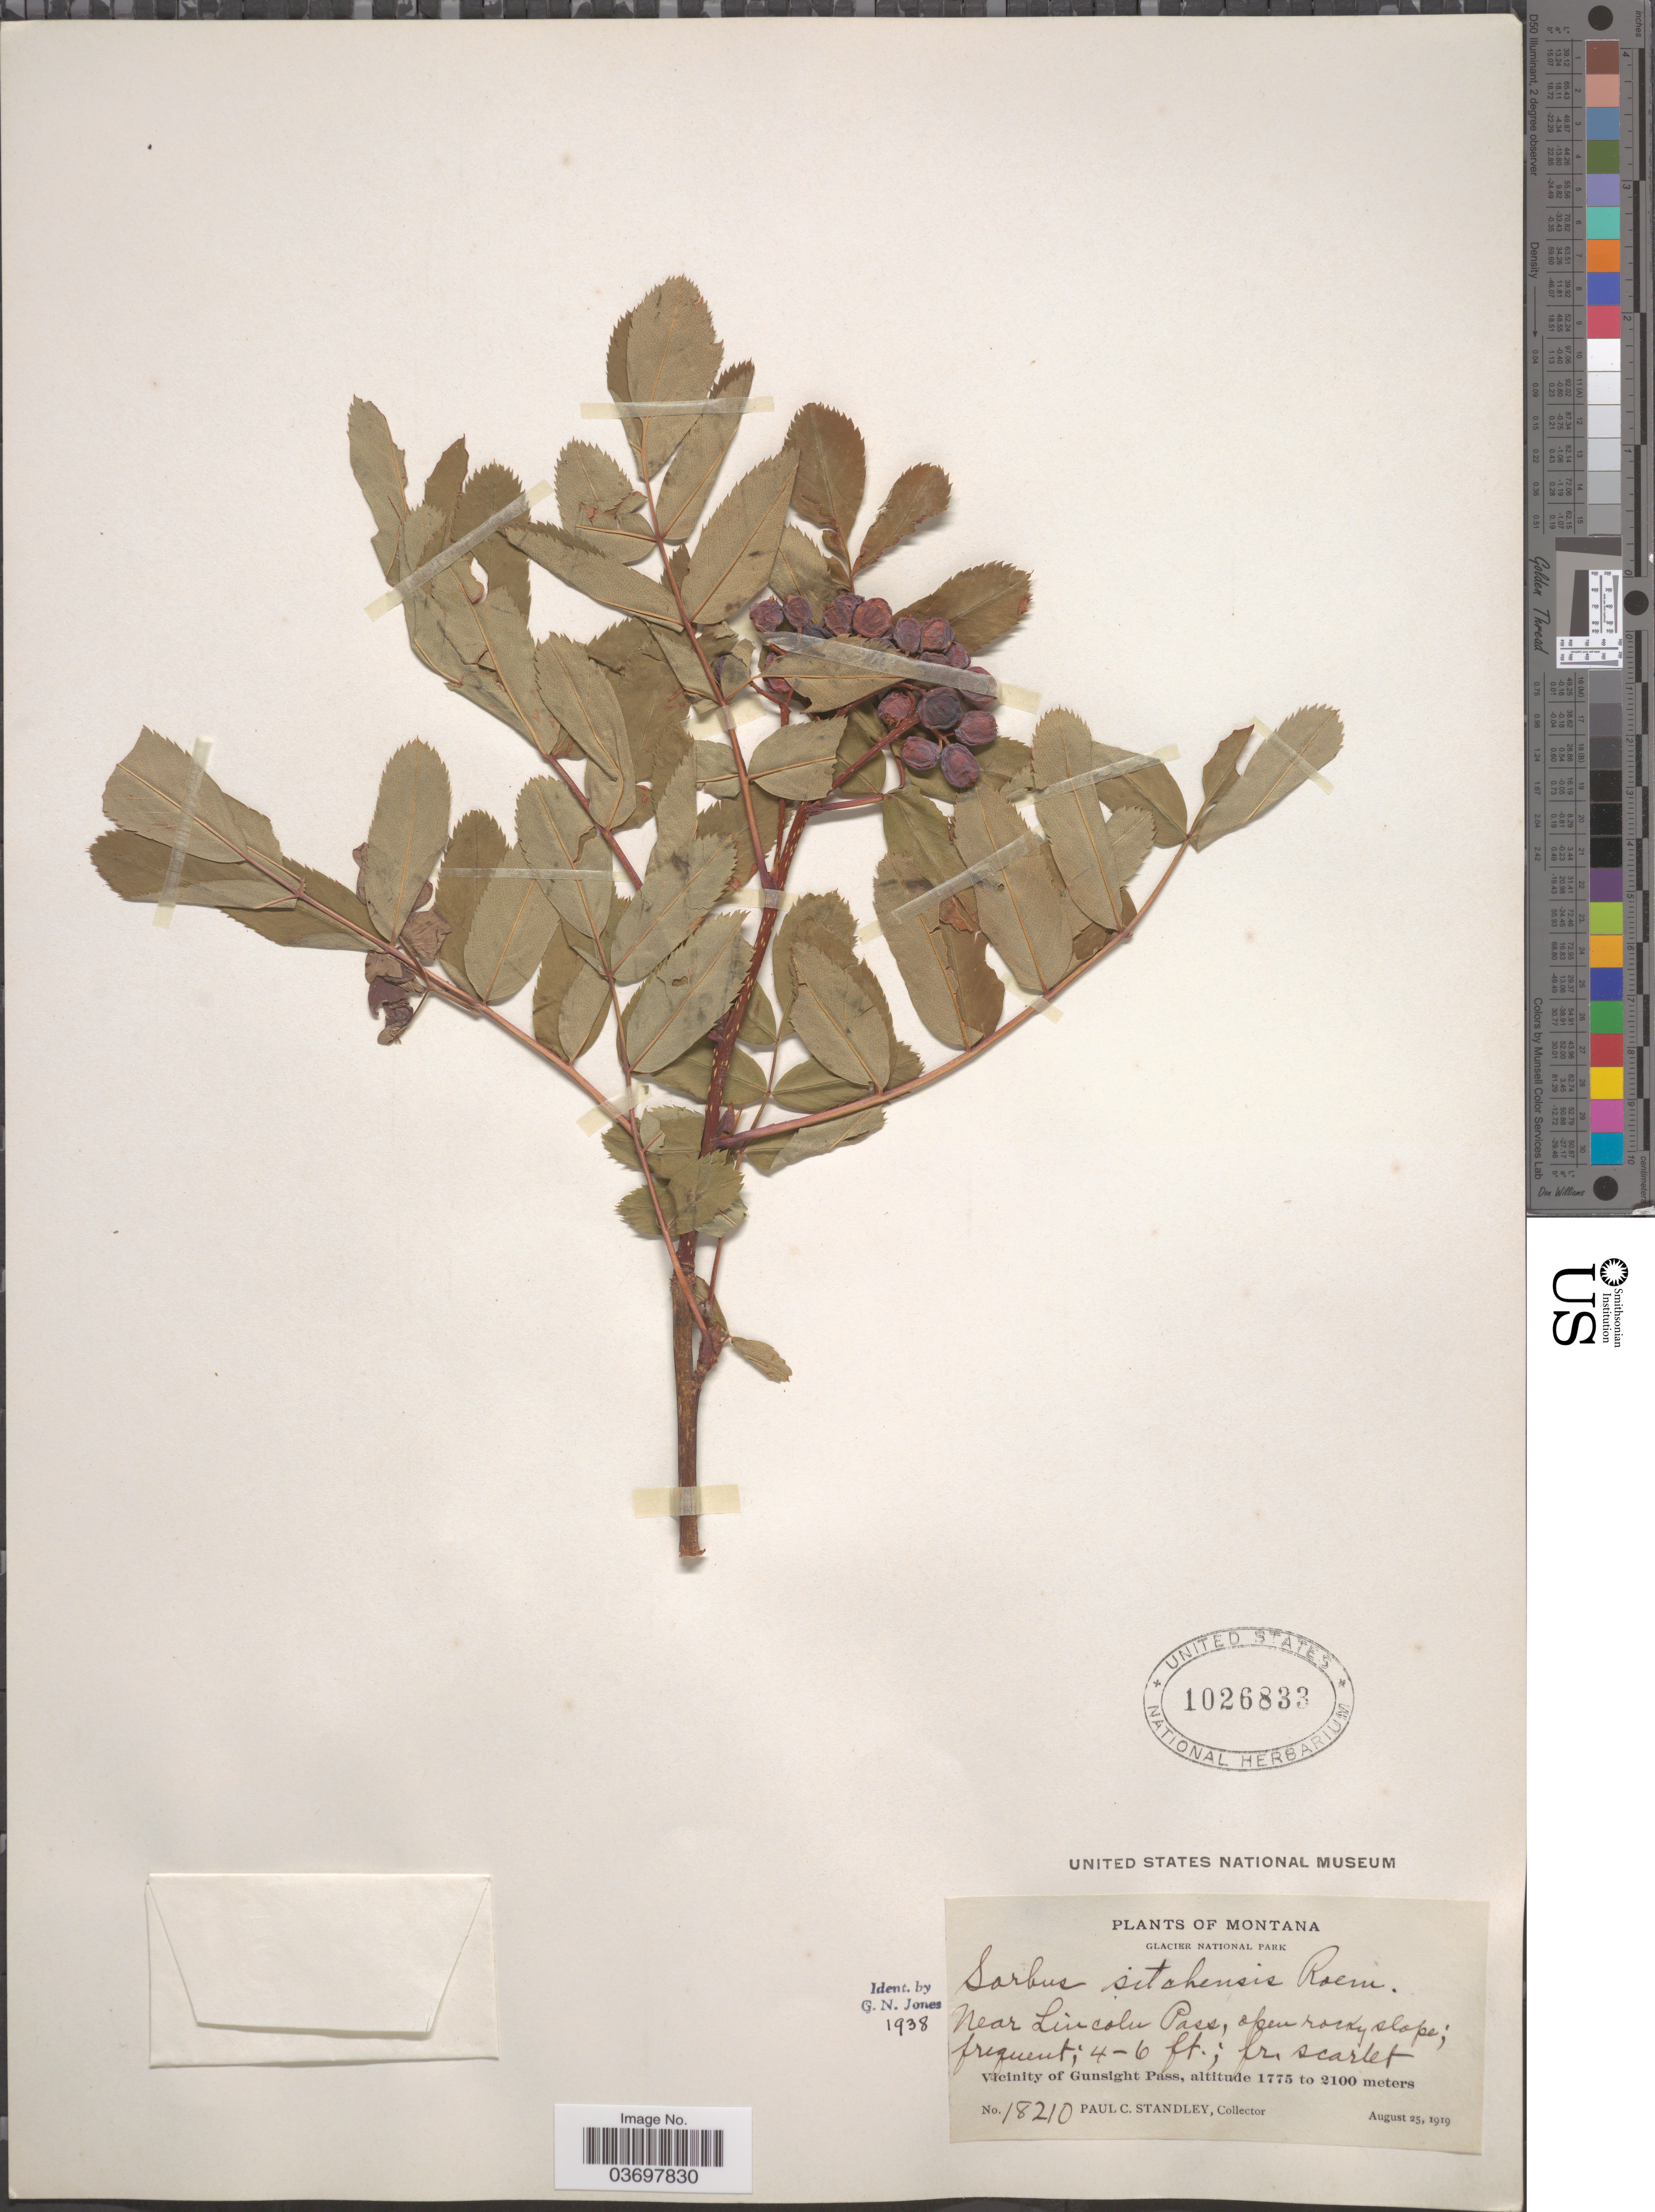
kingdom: Plantae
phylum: Tracheophyta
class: Magnoliopsida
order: Rosales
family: Rosaceae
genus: Sorbus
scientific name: Sorbus sitchensis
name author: M. Roem.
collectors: P. C. Standley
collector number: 18210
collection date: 1919-08-25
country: United States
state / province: Montana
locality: Glacier National Park. Near Lincoln Pass. Vicinity of Gunsight Pass.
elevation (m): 1775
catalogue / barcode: US 1026833